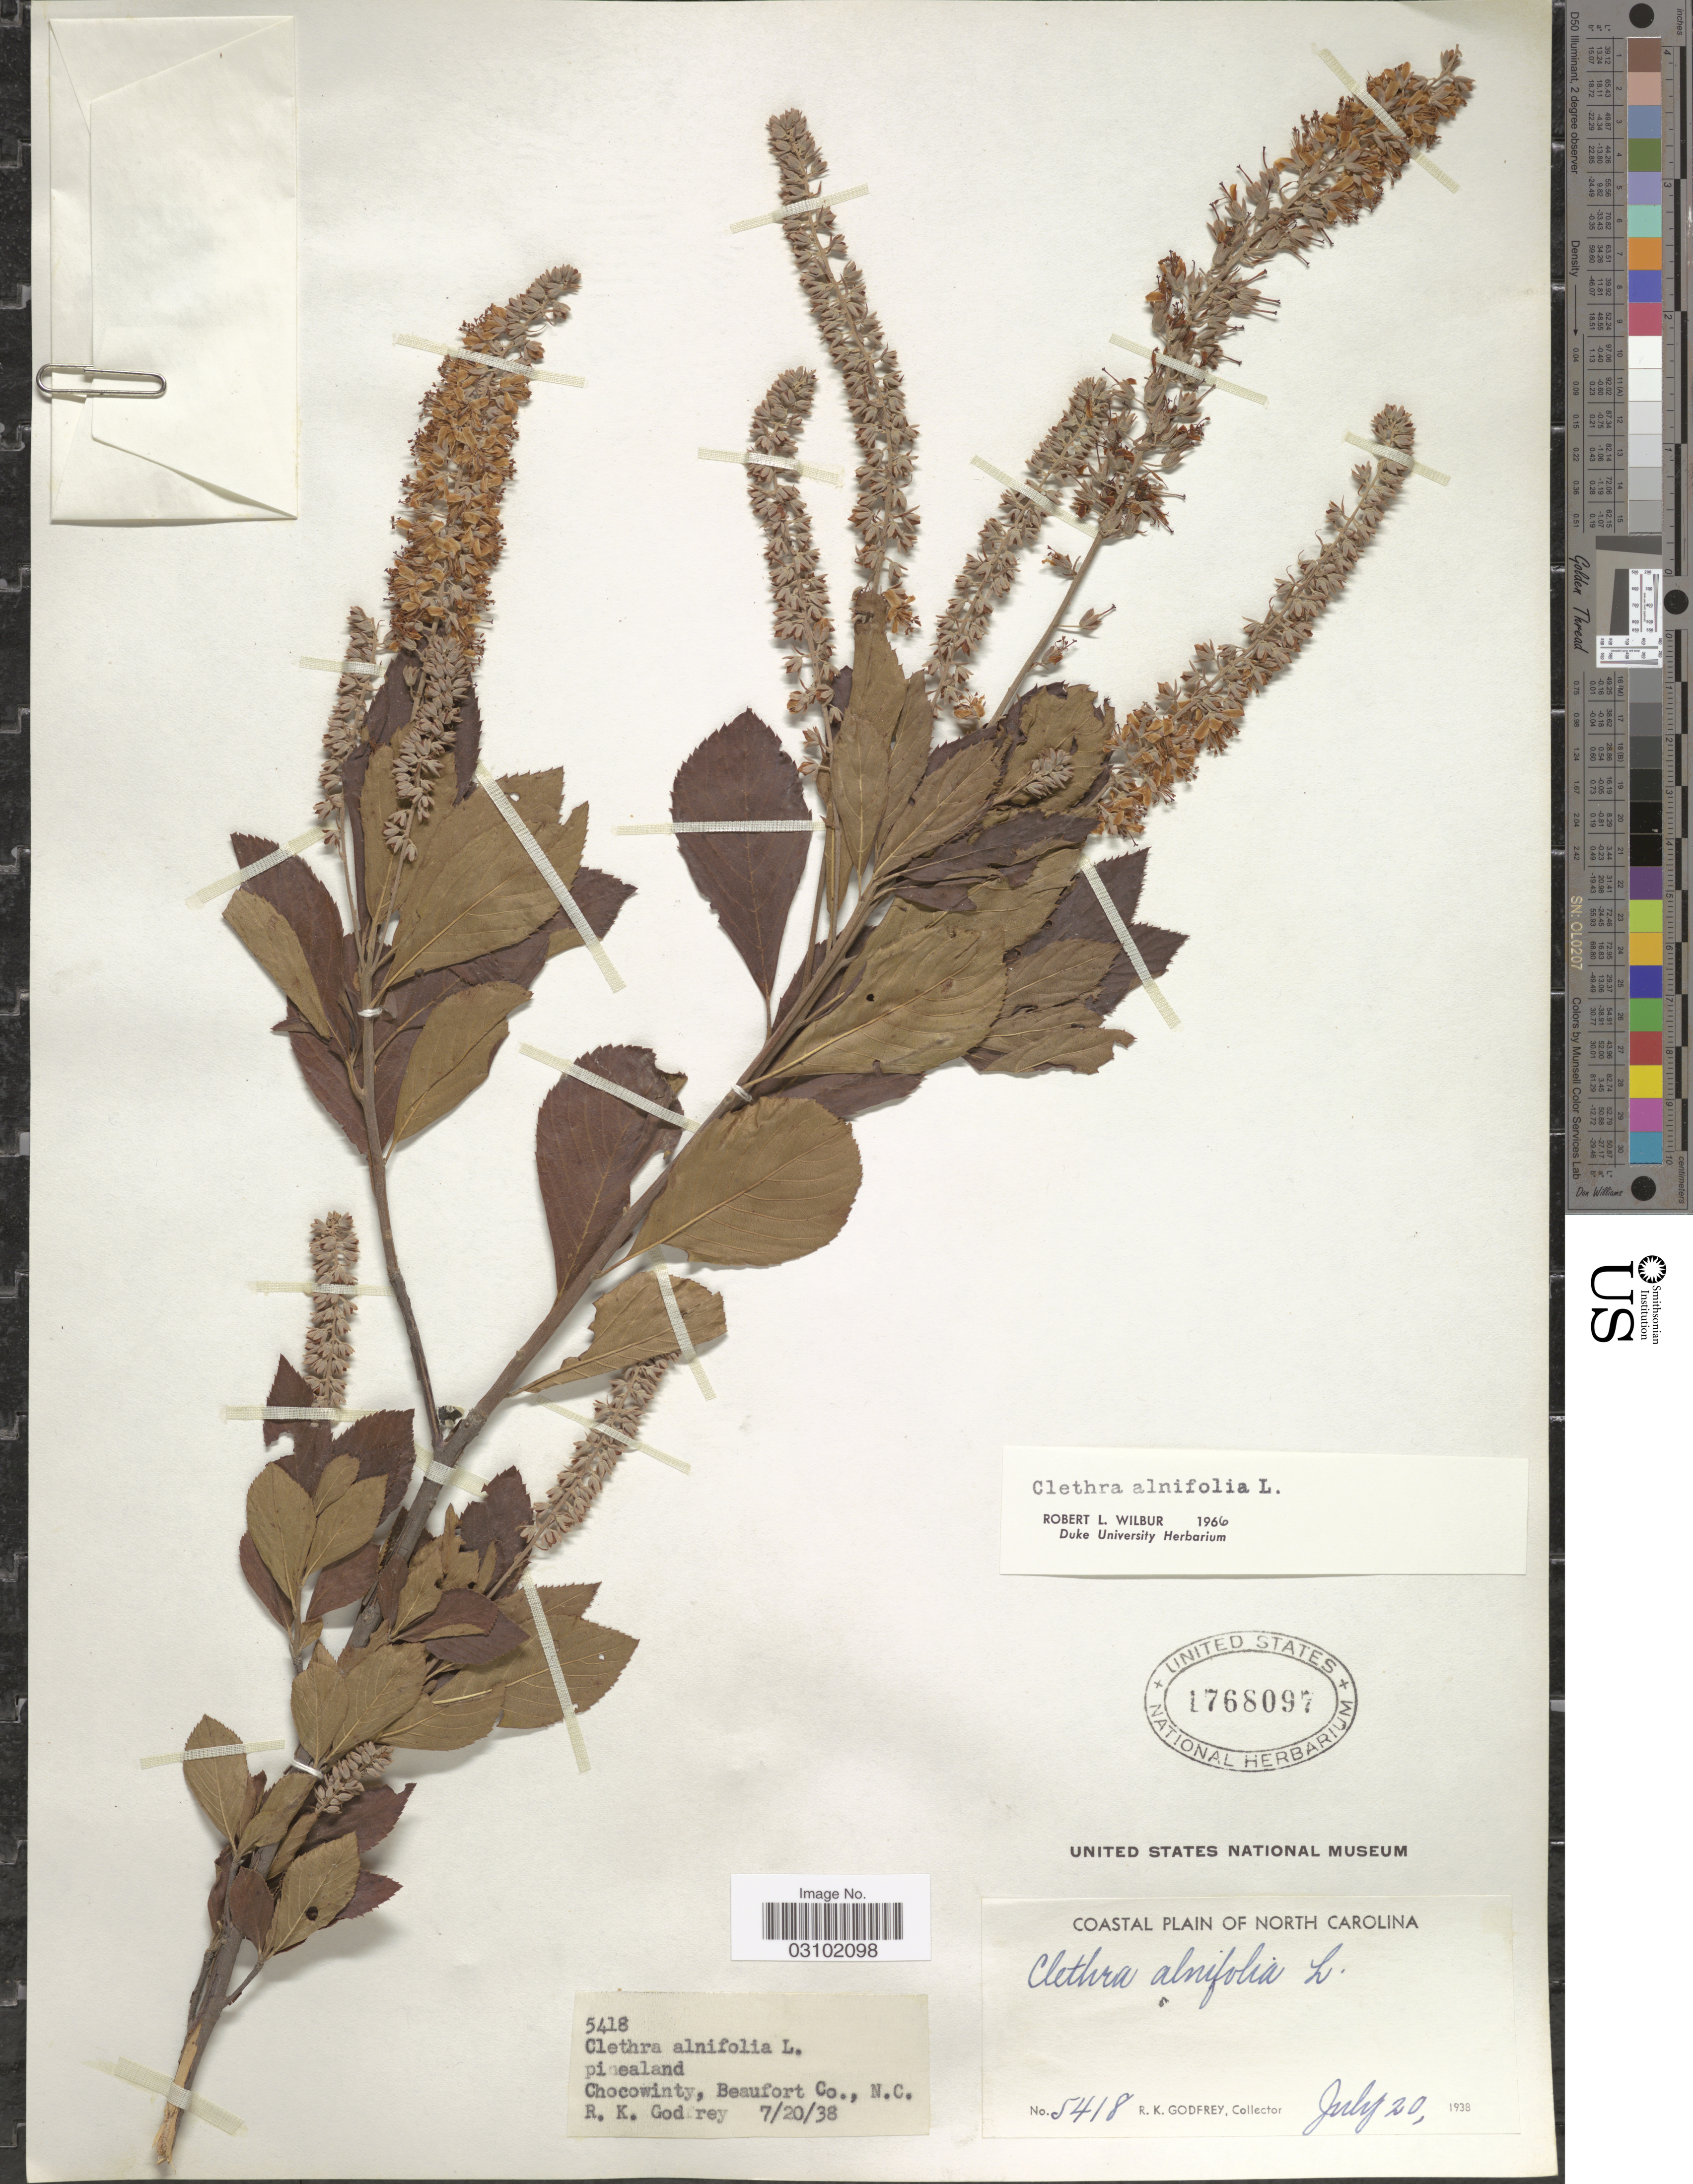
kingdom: Plantae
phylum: Tracheophyta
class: Magnoliopsida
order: Ericales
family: Clethraceae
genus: Clethra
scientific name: Clethra alnifolia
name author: L.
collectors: R. K. Godfrey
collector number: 5418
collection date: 1938-07-20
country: United States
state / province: North Carolina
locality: Coastal Plain of North Carolina, Chocowinty, Beaufort Co.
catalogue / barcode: US 1768097